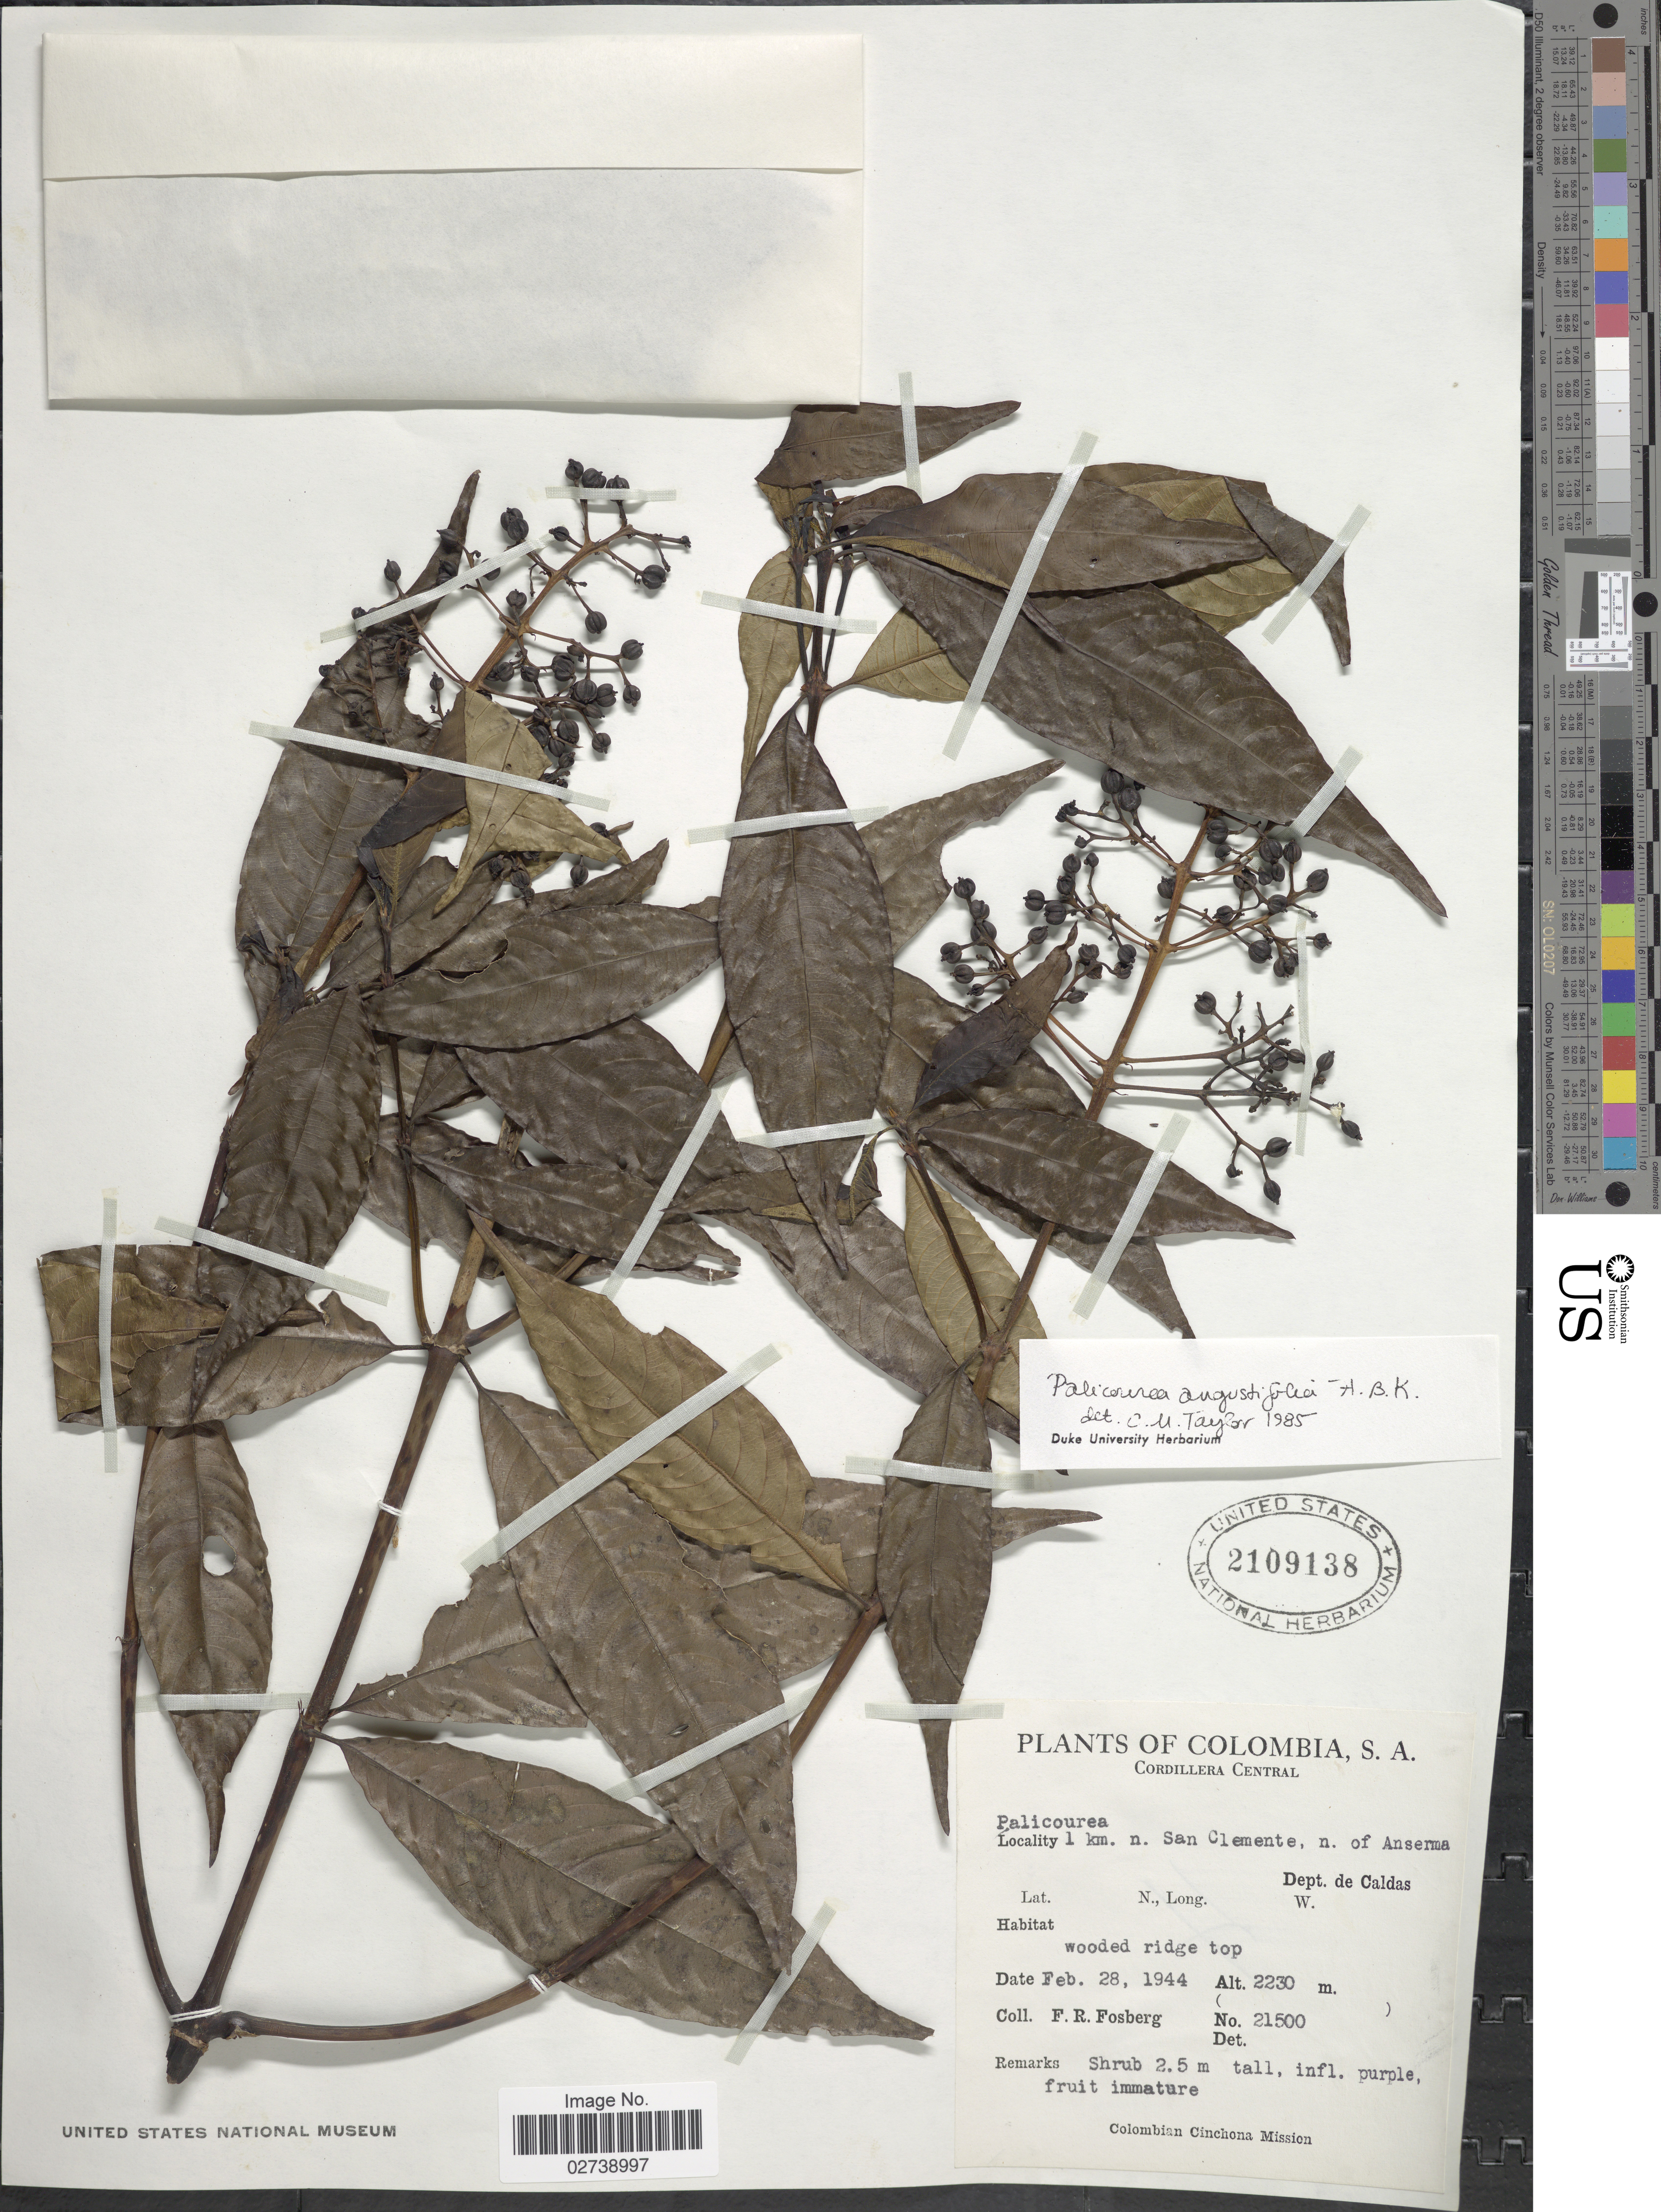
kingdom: Plantae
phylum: Tracheophyta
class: Magnoliopsida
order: Gentianales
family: Rubiaceae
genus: Palicourea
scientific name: Palicourea angustifolia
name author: Kunth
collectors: F. R. Fosberg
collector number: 21500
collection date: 1944-02-28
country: Colombia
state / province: Caldas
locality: Colombia, S.A. Cordillera Central, Locality 1 km. n. San Clemente n. of Aserma. Dept. de Caldas.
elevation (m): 2230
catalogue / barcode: US 2109138